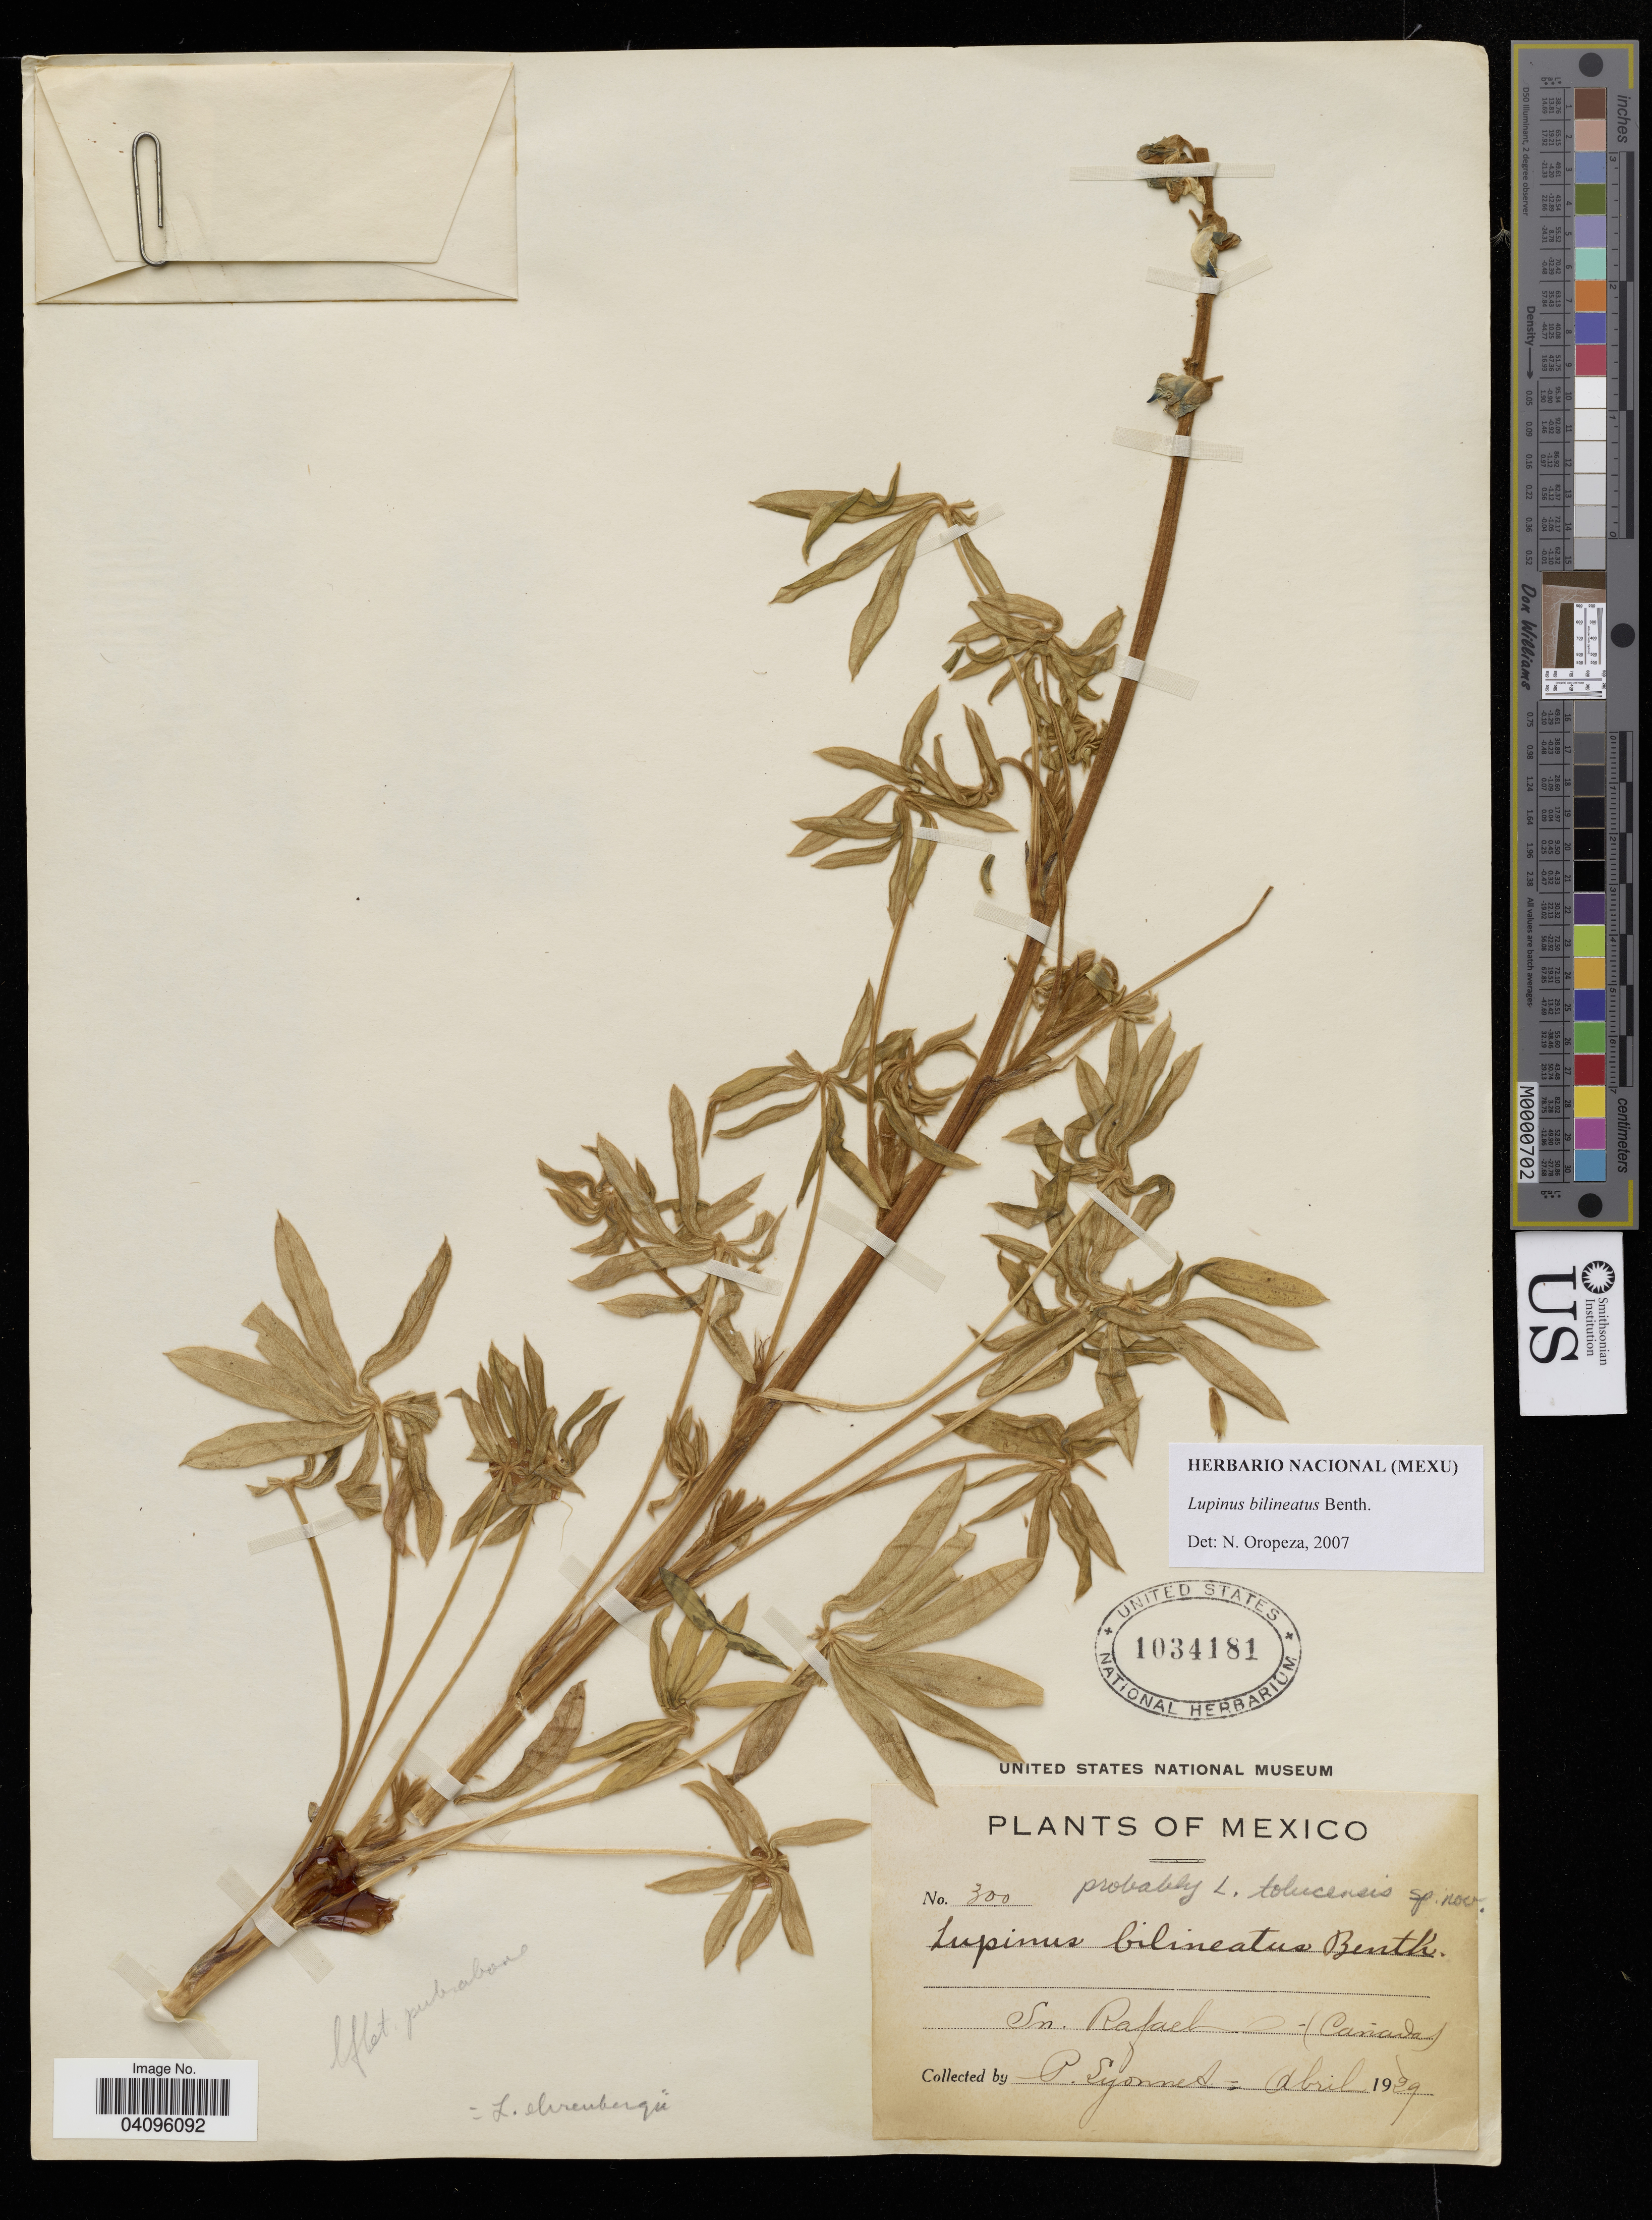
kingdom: Plantae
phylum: Tracheophyta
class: Magnoliopsida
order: Fabales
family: Fabaceae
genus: Lupinus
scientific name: Lupinus bilineatus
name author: Benth.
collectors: P. Lyonnet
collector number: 300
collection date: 1929-04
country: Mexico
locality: Sn. Rafael - (Cariada).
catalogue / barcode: US 1034181